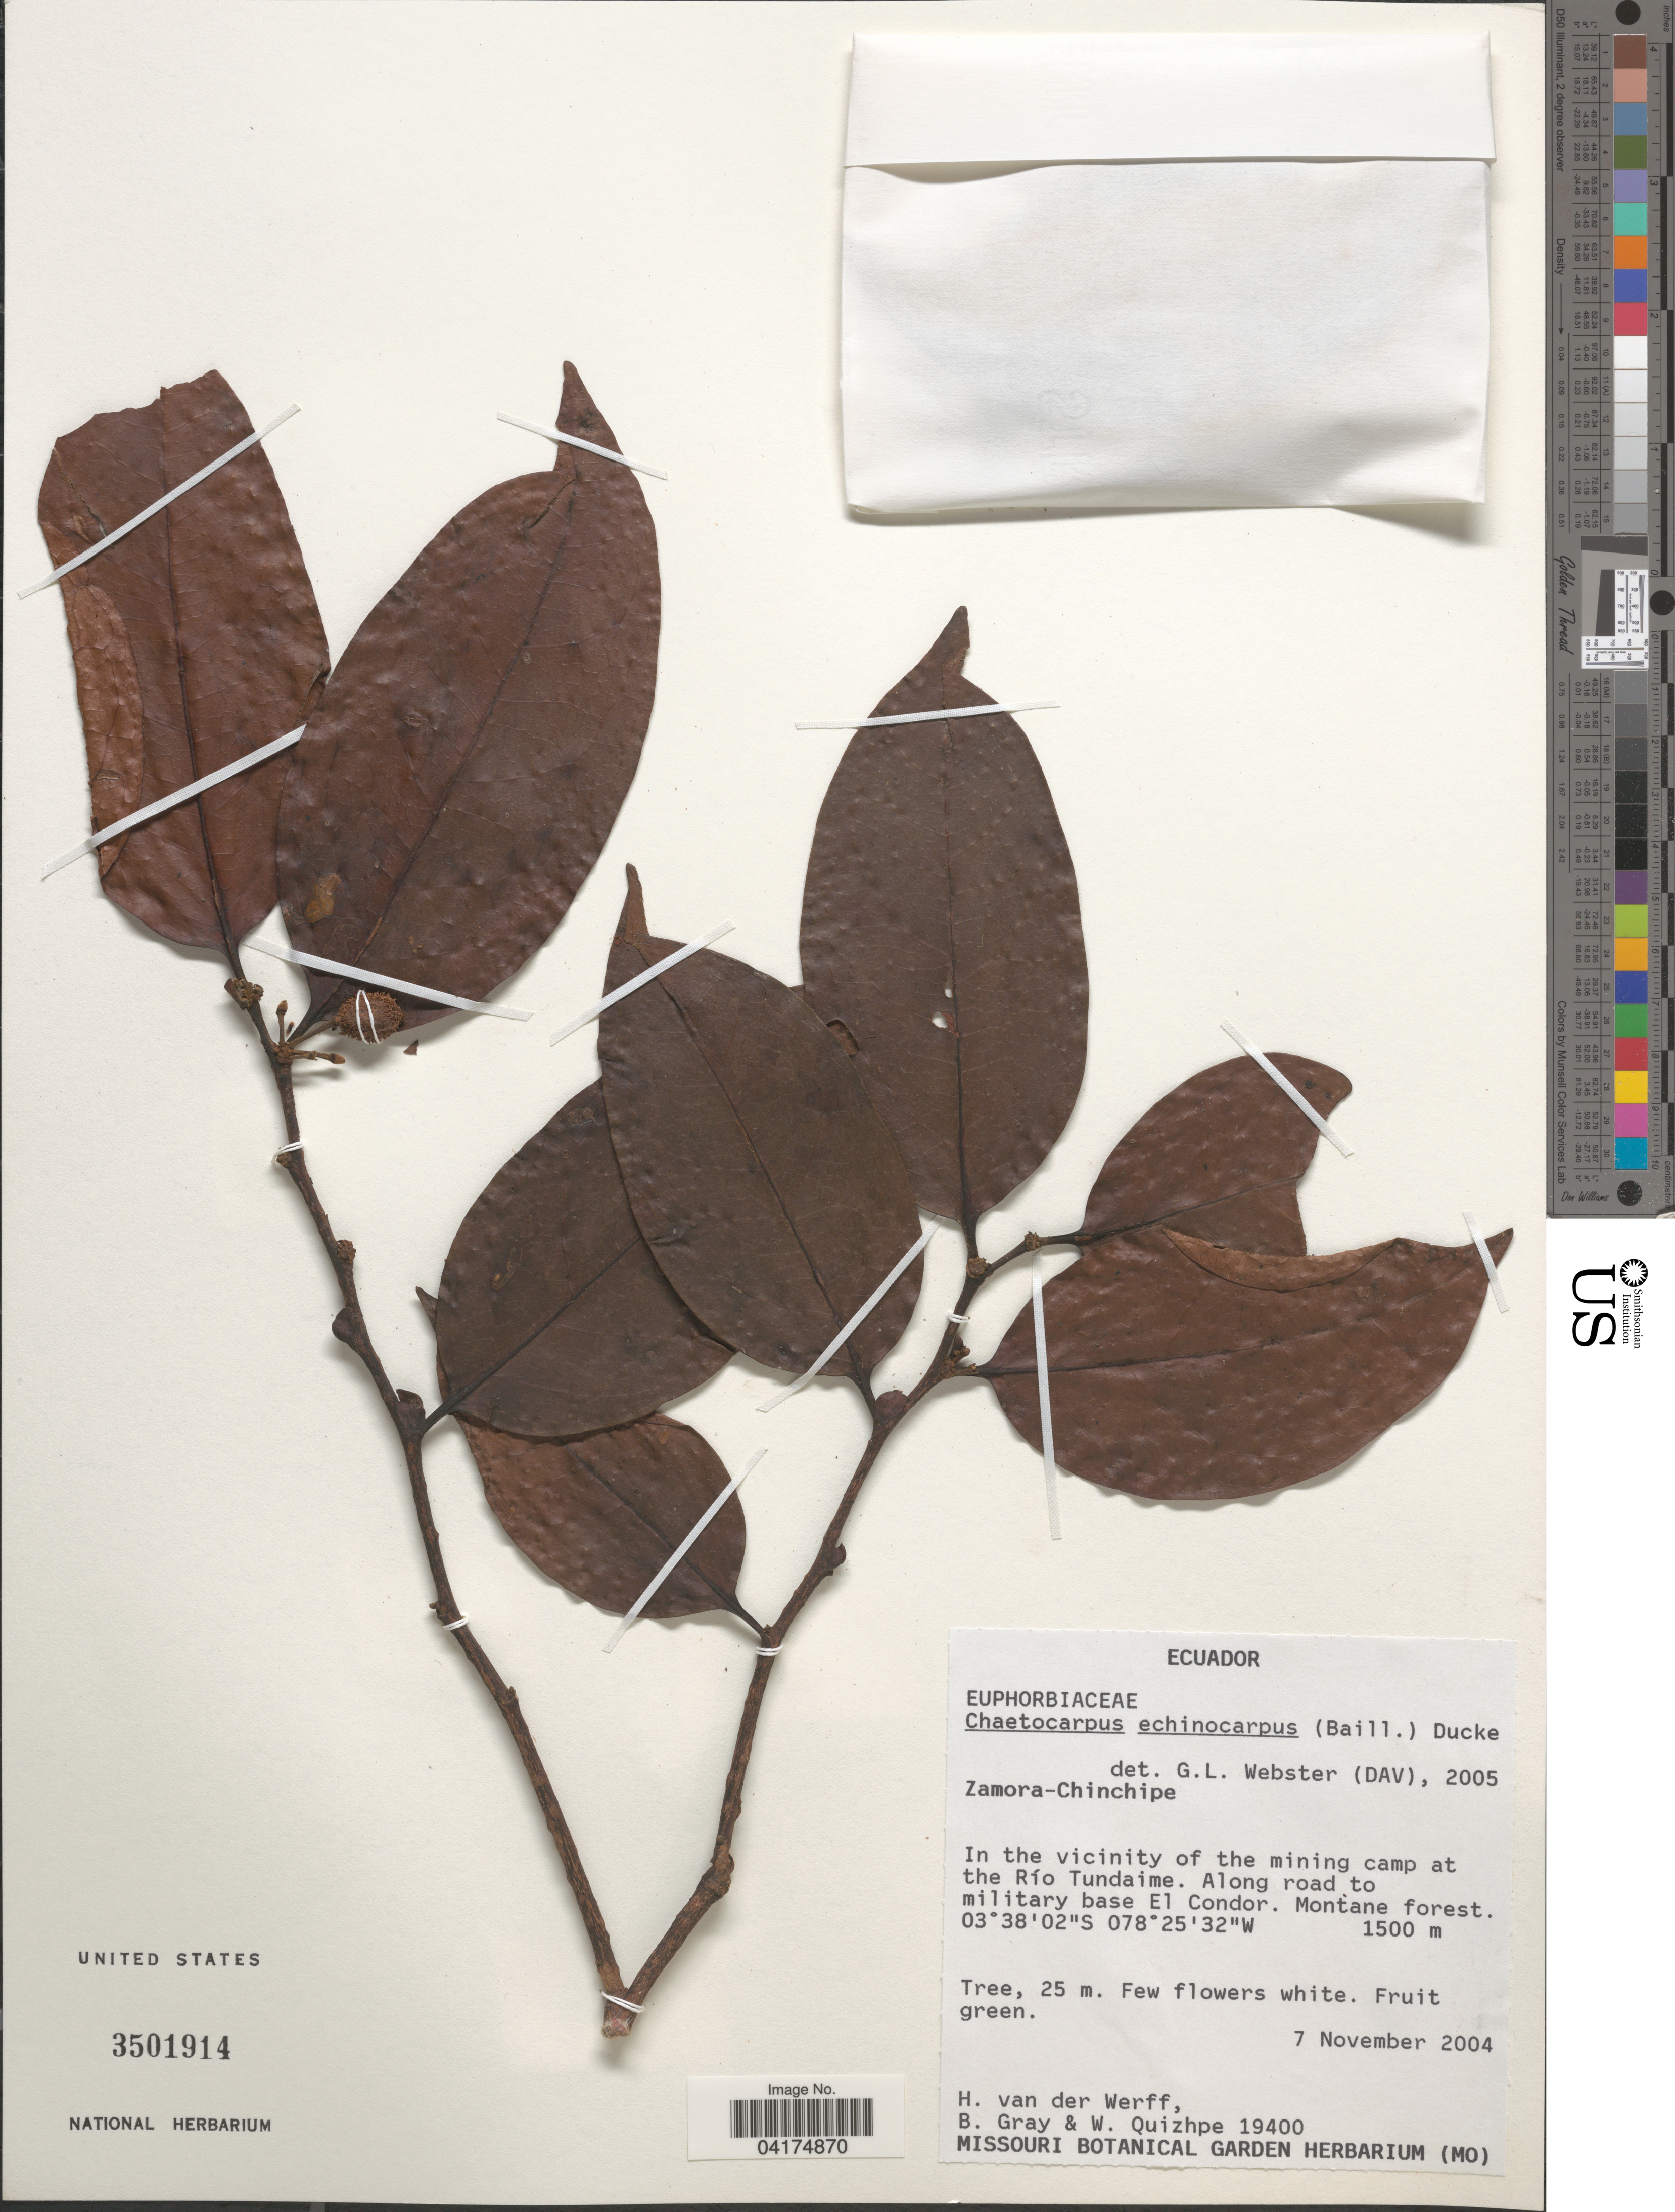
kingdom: Plantae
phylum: Tracheophyta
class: Magnoliopsida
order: Malpighiales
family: Peraceae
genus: Chaetocarpus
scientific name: Chaetocarpus echinocarpus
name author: (Baill.) Ducke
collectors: H. van der Werff, B. Gray & W. Quizhpe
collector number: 19400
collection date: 2004-11-07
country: Ecuador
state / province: Zamora-Chinchipe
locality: In the vicinity of the mining camp at the Río Tundaime. Along road to military base El Condor.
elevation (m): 1500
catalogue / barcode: US 3501914